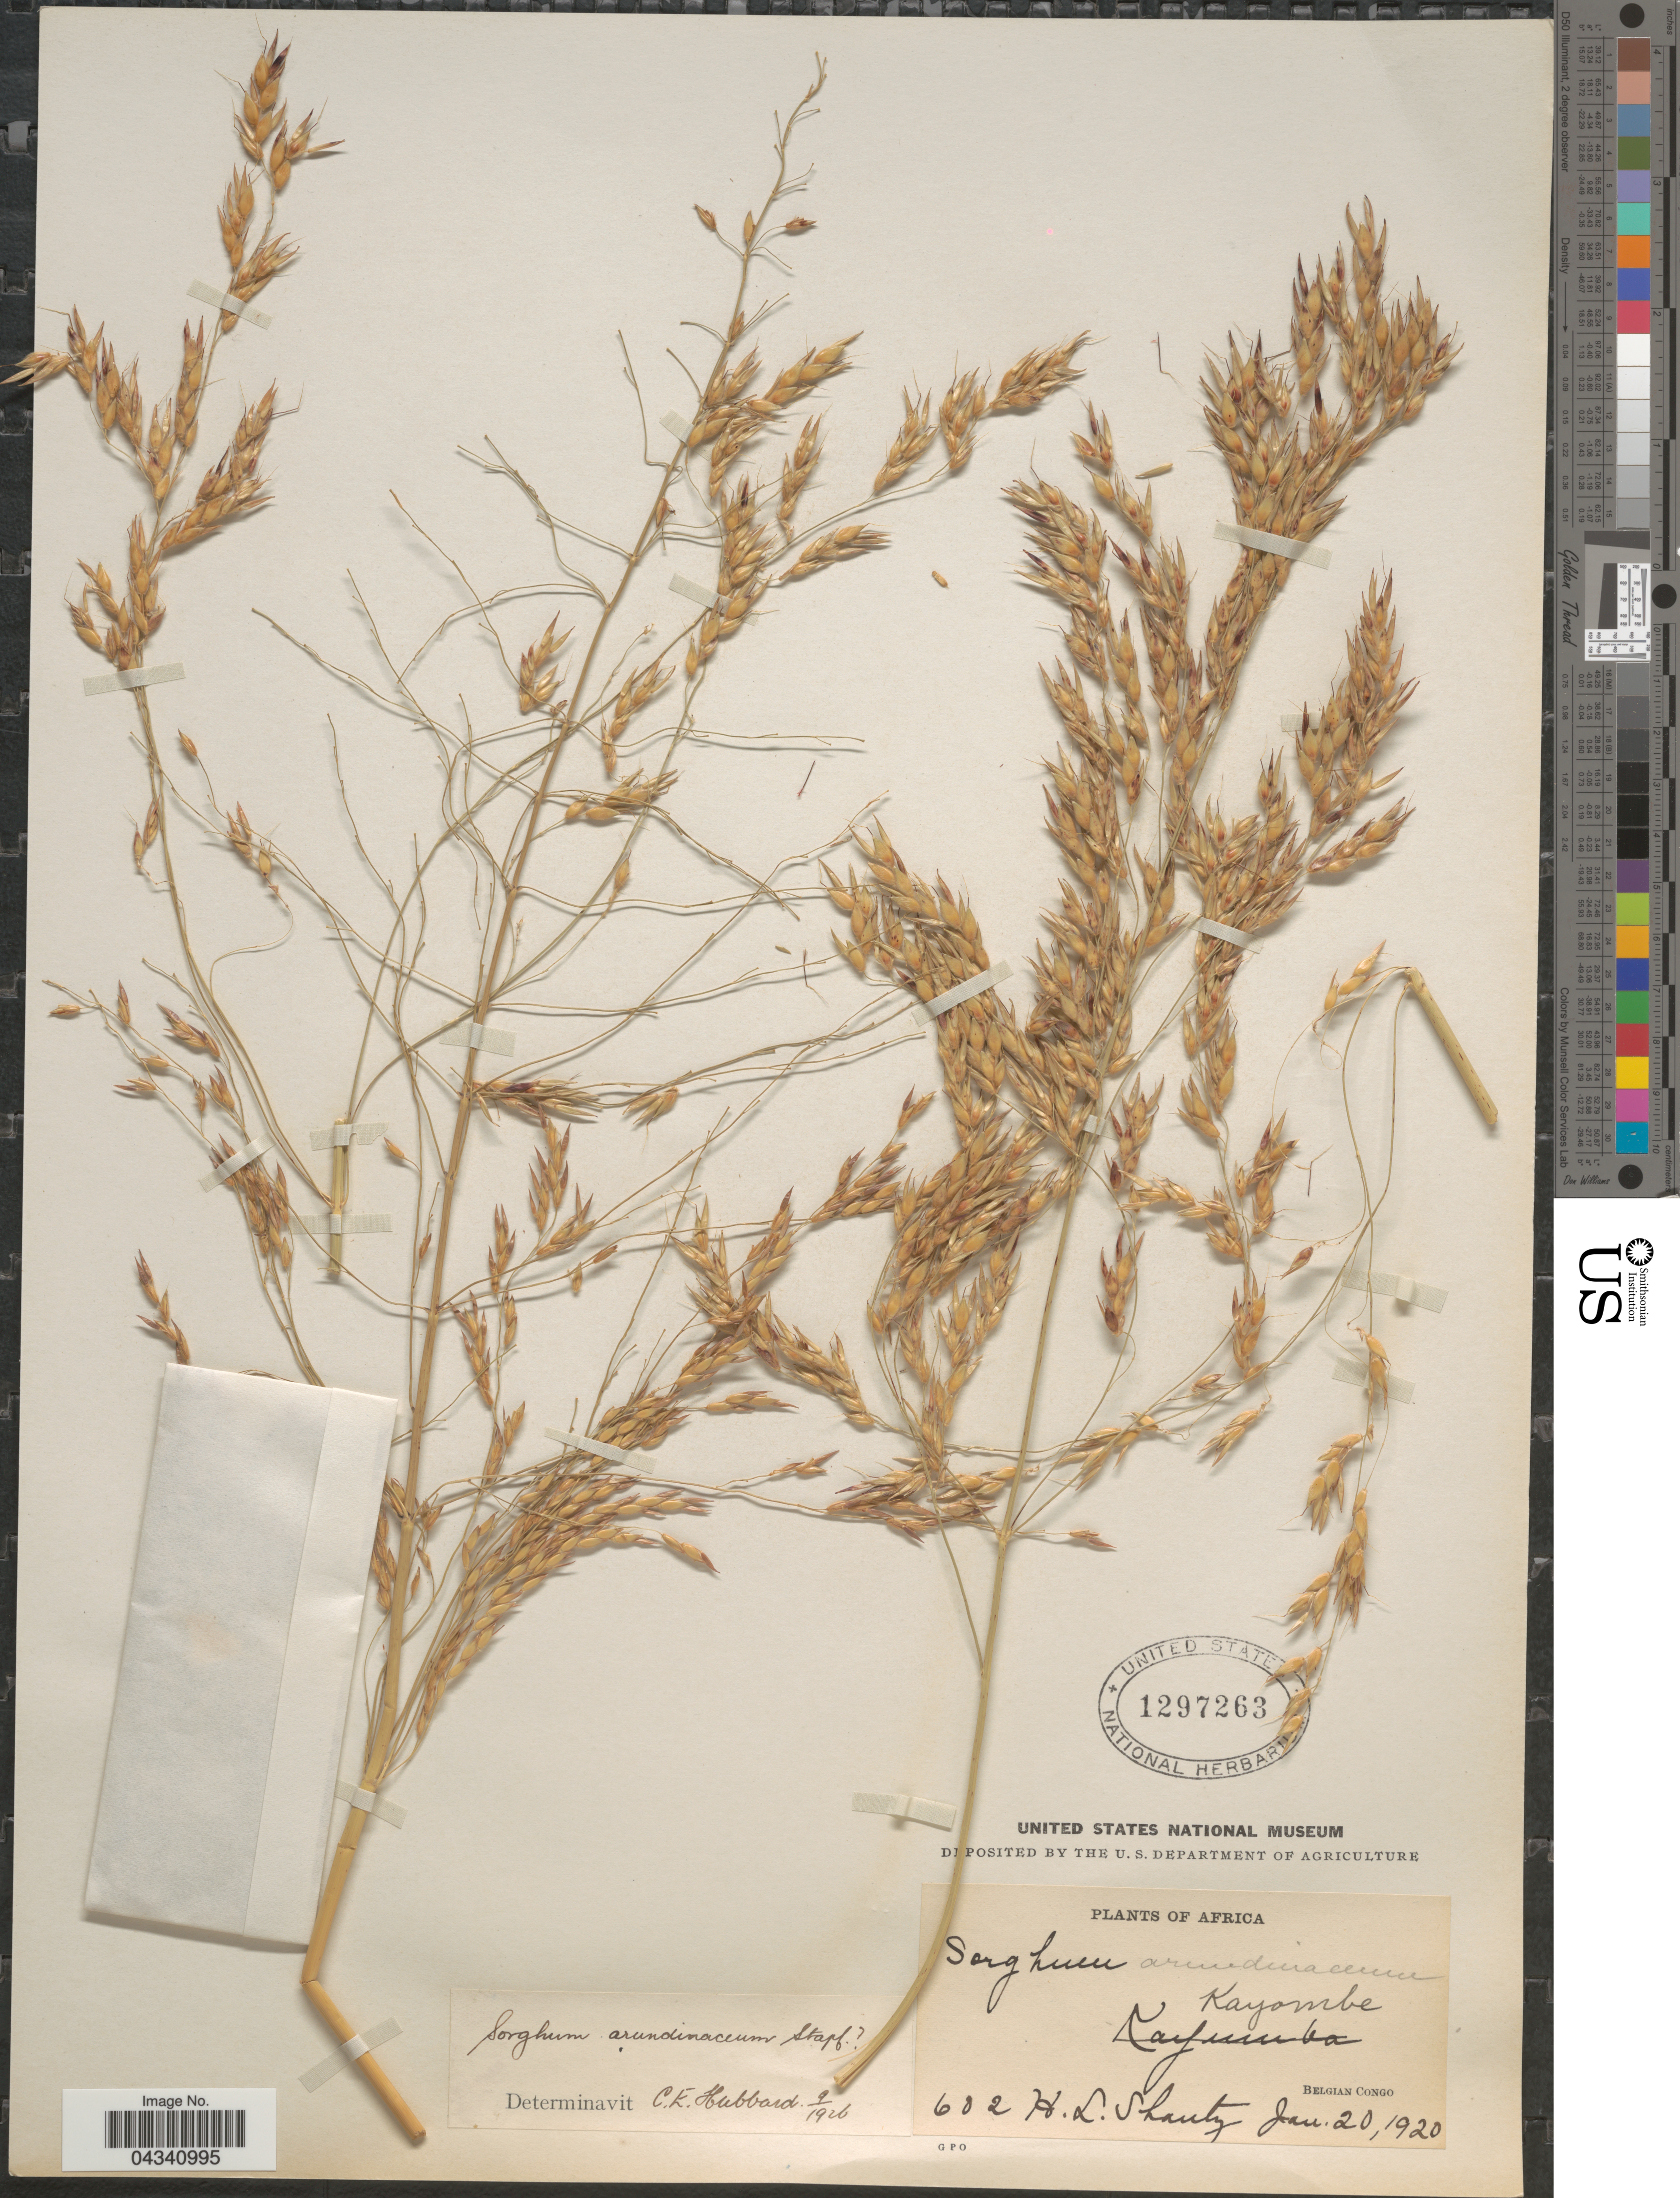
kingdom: Plantae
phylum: Tracheophyta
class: Liliopsida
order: Poales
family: Poaceae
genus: Sorghum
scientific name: Sorghum arundinaceum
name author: (Desv.) Stapf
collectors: H. Shantz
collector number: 602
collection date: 1920-01-20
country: Congo, Democratic Republic of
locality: Kayombe. Belgian Congo.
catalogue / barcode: US 1297263